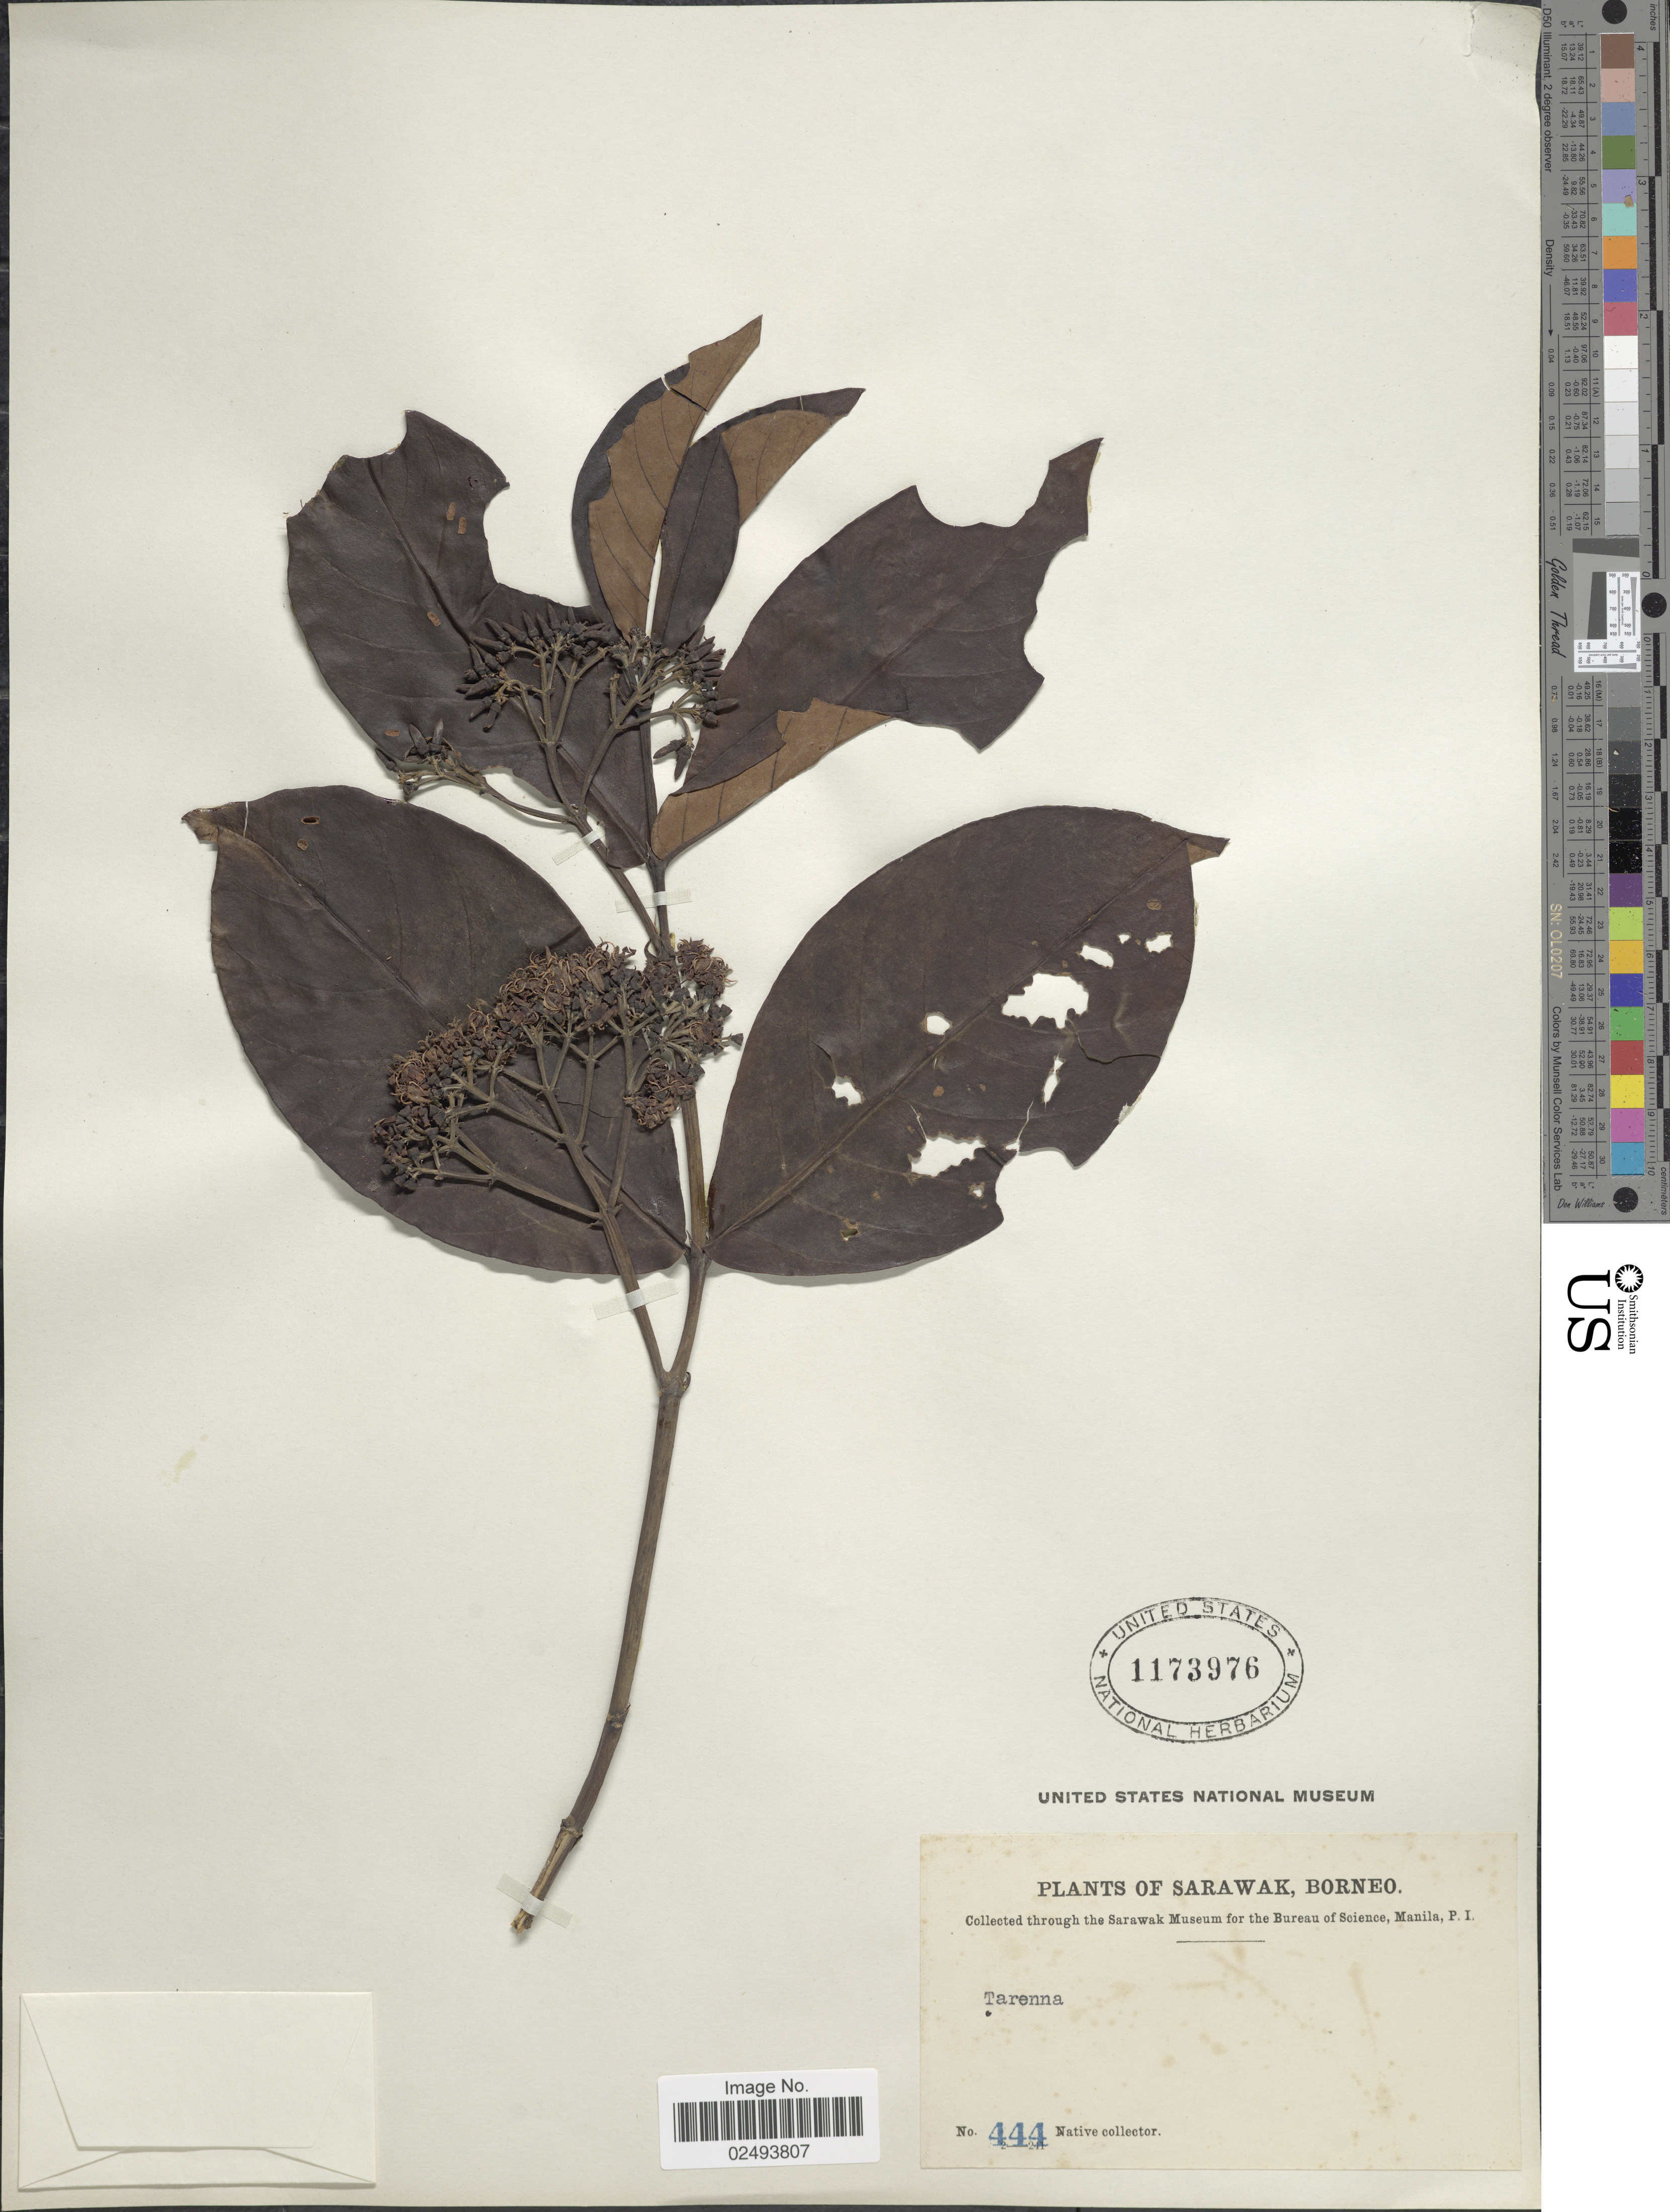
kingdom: Plantae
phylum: Tracheophyta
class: Magnoliopsida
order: Gentianales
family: Rubiaceae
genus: Tarenna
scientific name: Tarenna sp.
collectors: Native collector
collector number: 444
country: Malaysia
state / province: Sarawak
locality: Borneo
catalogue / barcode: US 1173976